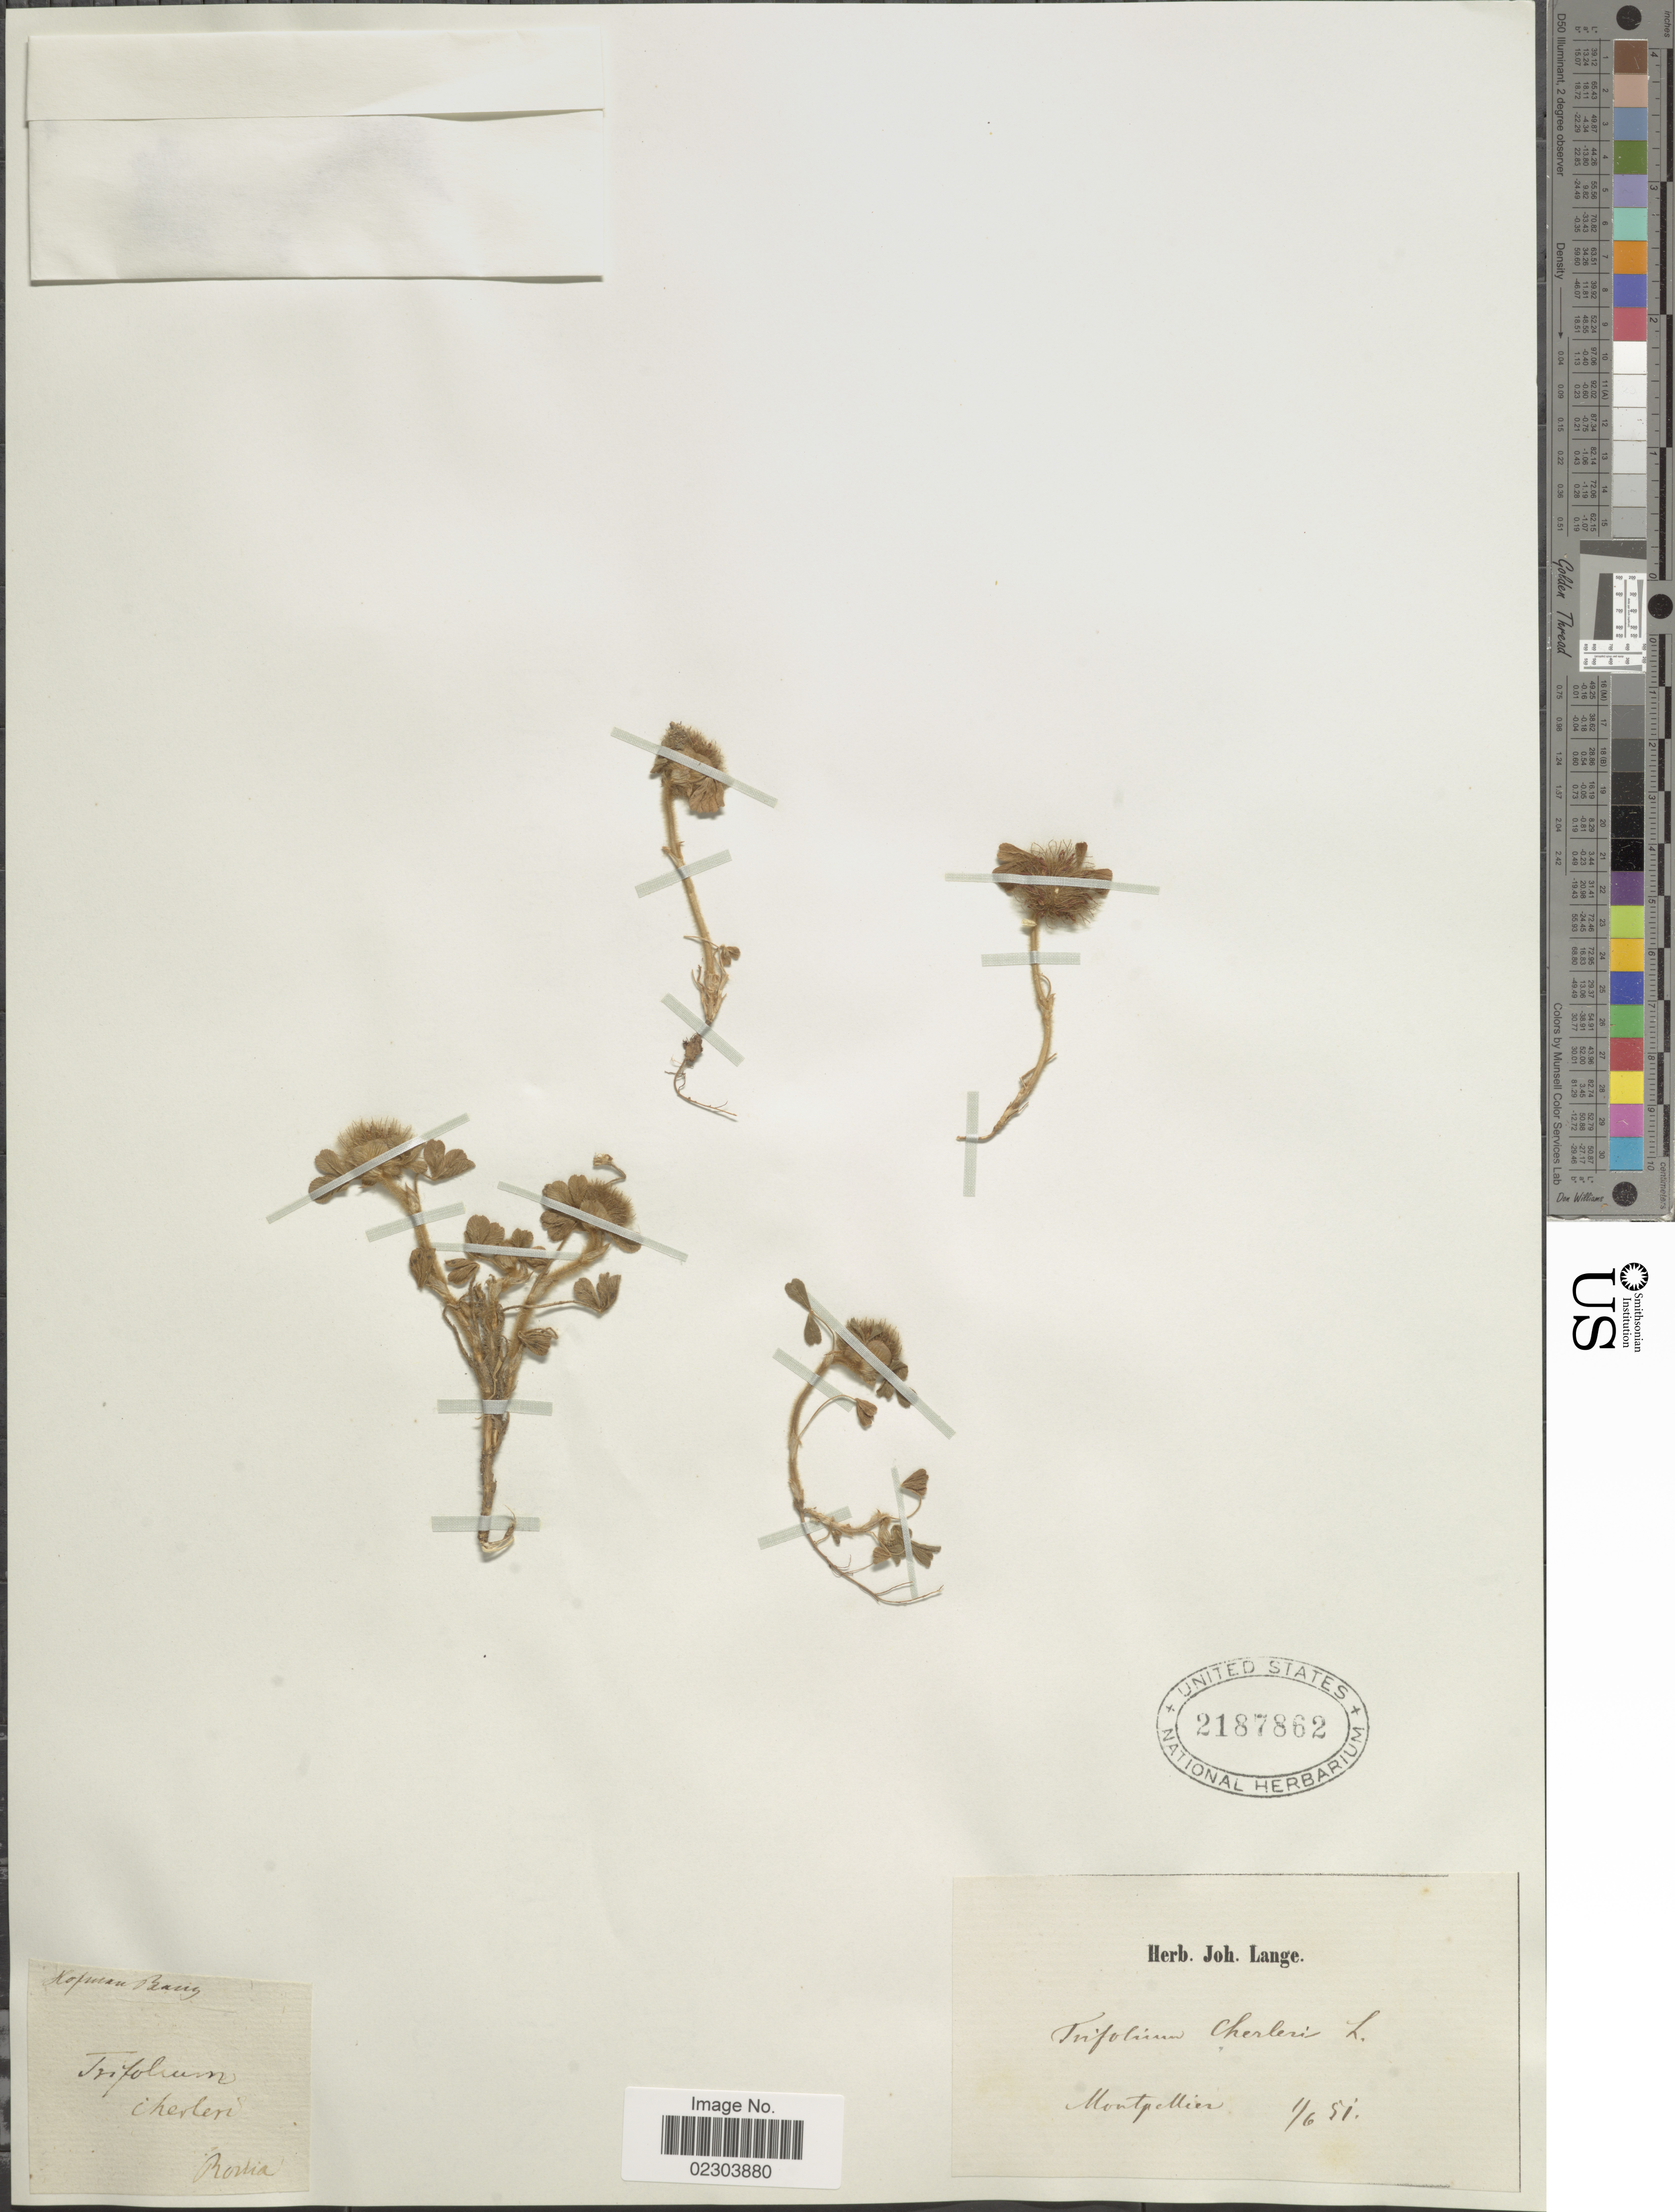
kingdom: Plantae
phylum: Tracheophyta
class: Magnoliopsida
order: Fabales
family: Fabaceae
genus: Trifolium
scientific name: Trifolium cherleri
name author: L.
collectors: ex herb. Joh. Lange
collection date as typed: Transcribed d/m/y: 1/6/51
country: France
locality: Montpellier, Rortia [interpreted]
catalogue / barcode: US 2187862